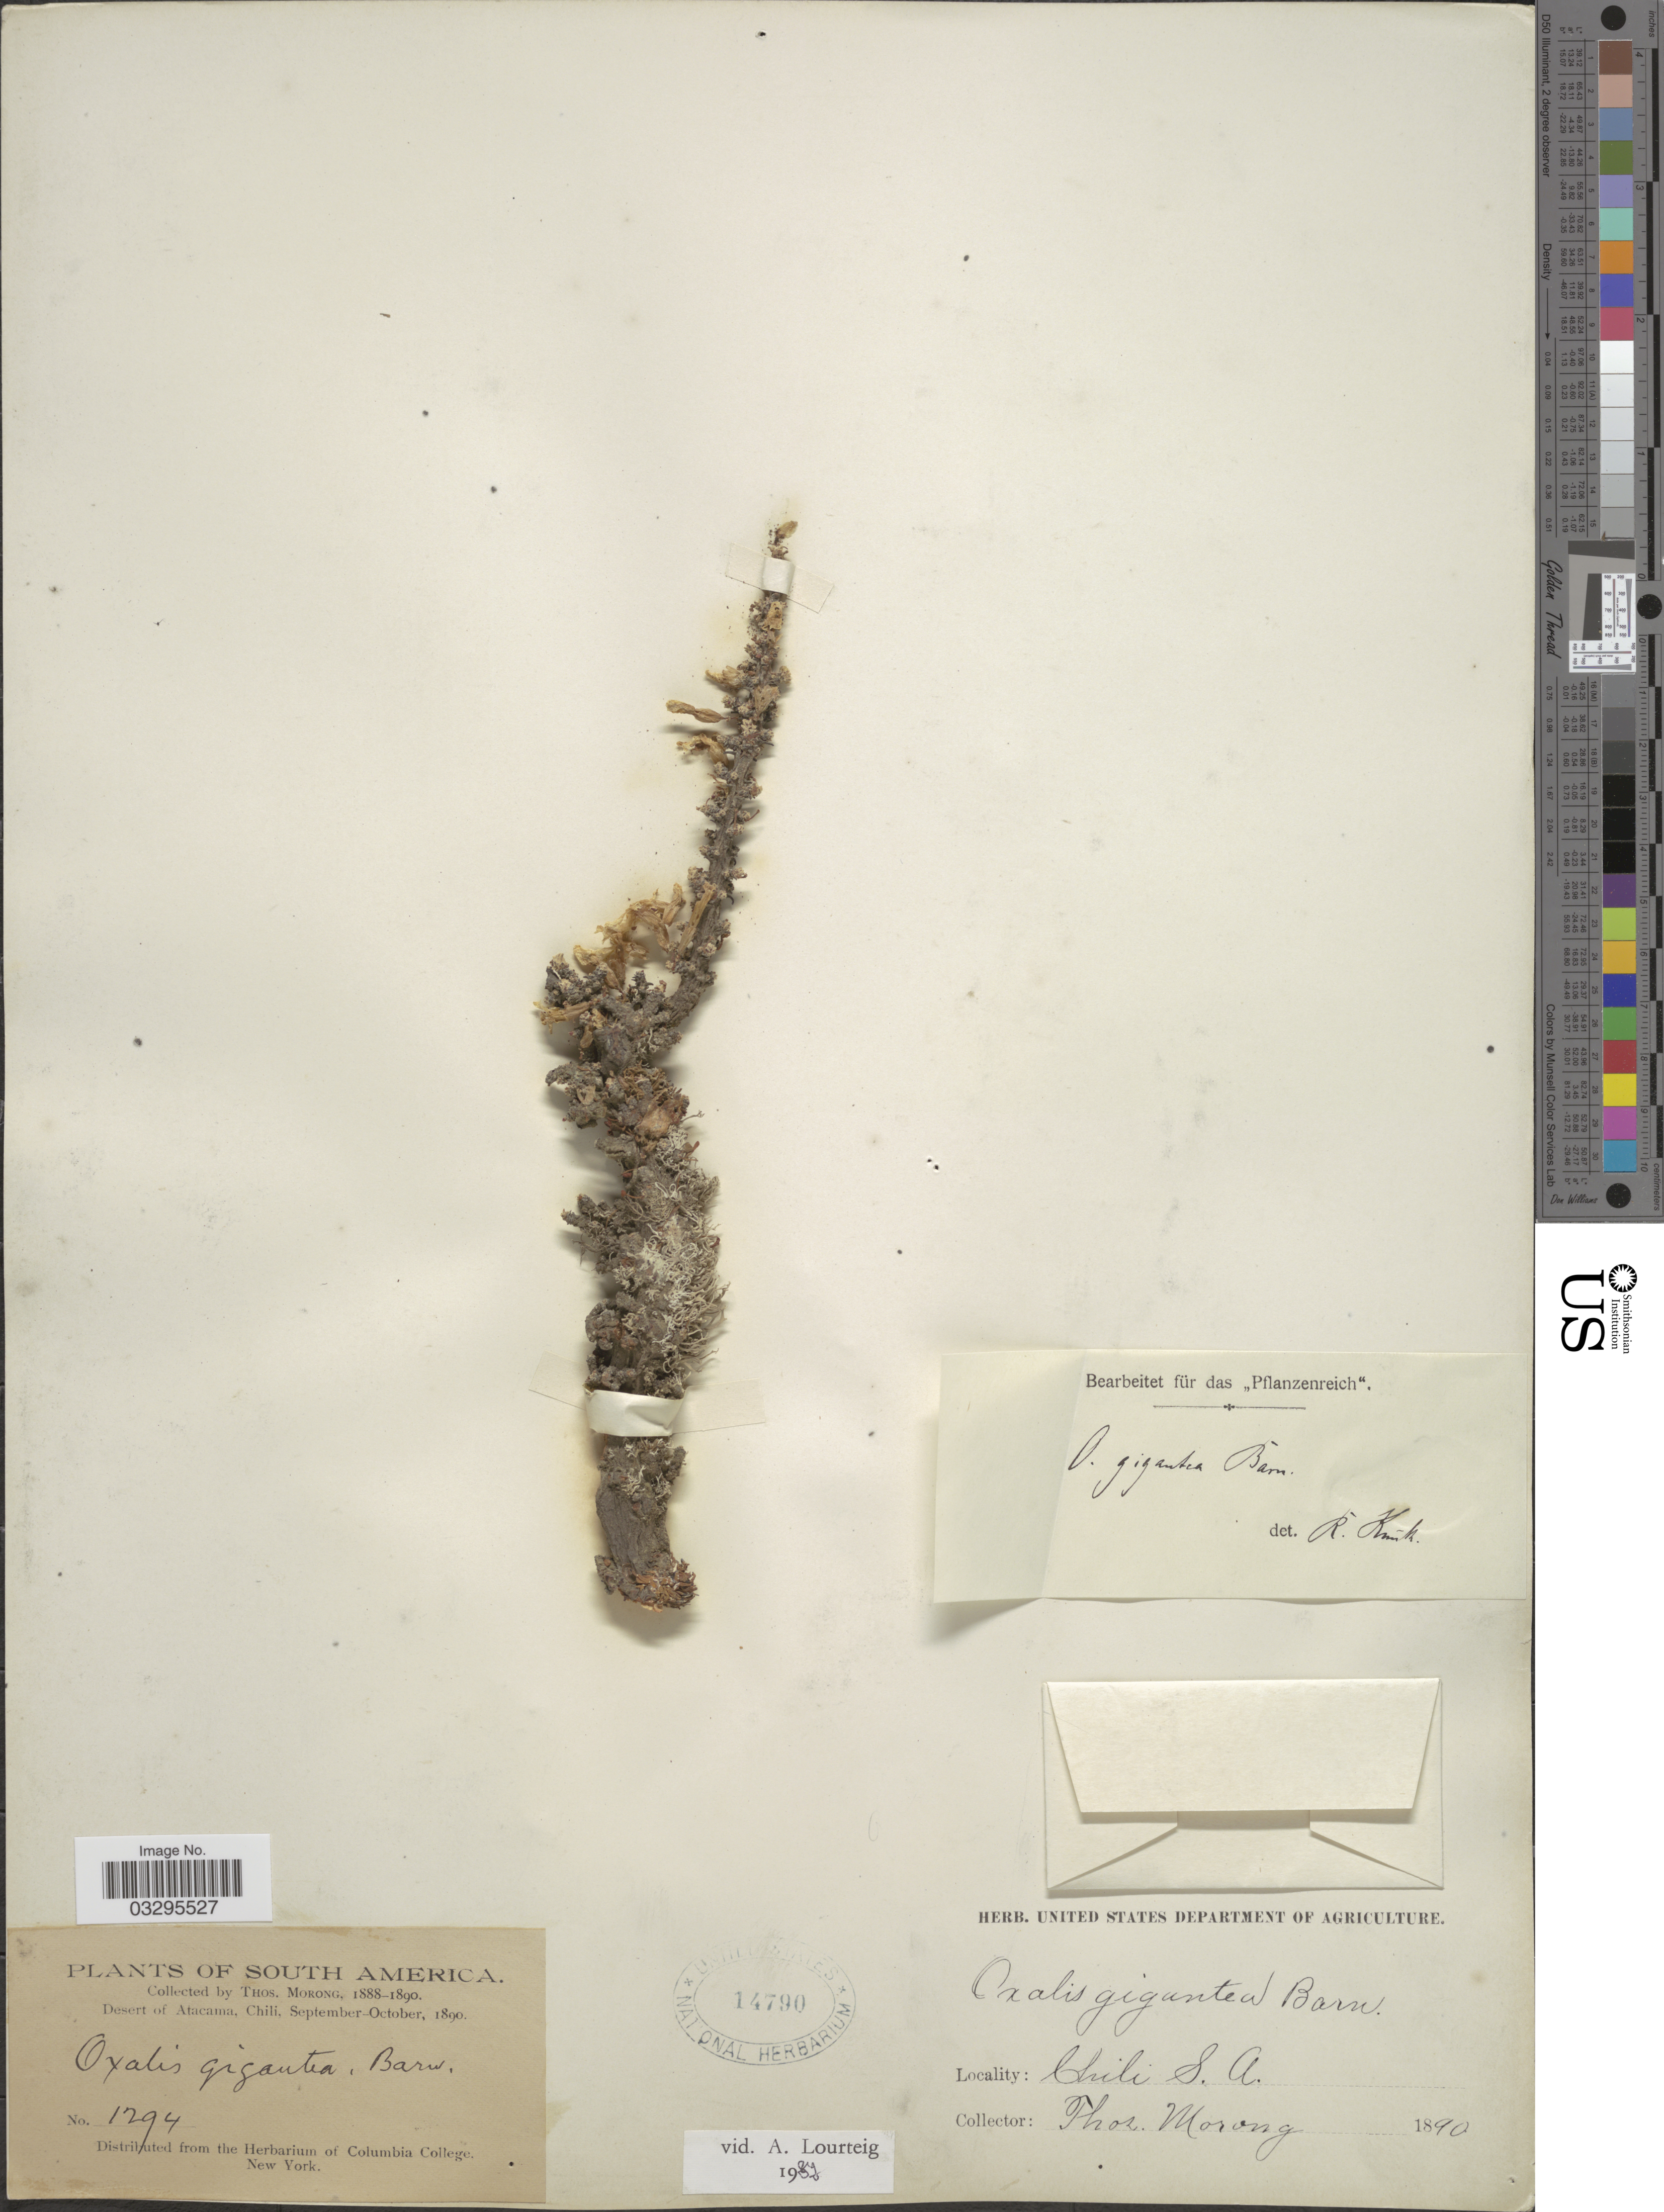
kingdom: Plantae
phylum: Tracheophyta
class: Magnoliopsida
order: Oxalidales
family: Oxalidaceae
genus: Oxalis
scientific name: Oxalis gigantea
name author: Barnéoud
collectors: ex herb. T. Morong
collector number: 1294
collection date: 1890-08/1890-10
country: Chile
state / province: Atacama (III)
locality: Desert of Atacama.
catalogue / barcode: US 14790